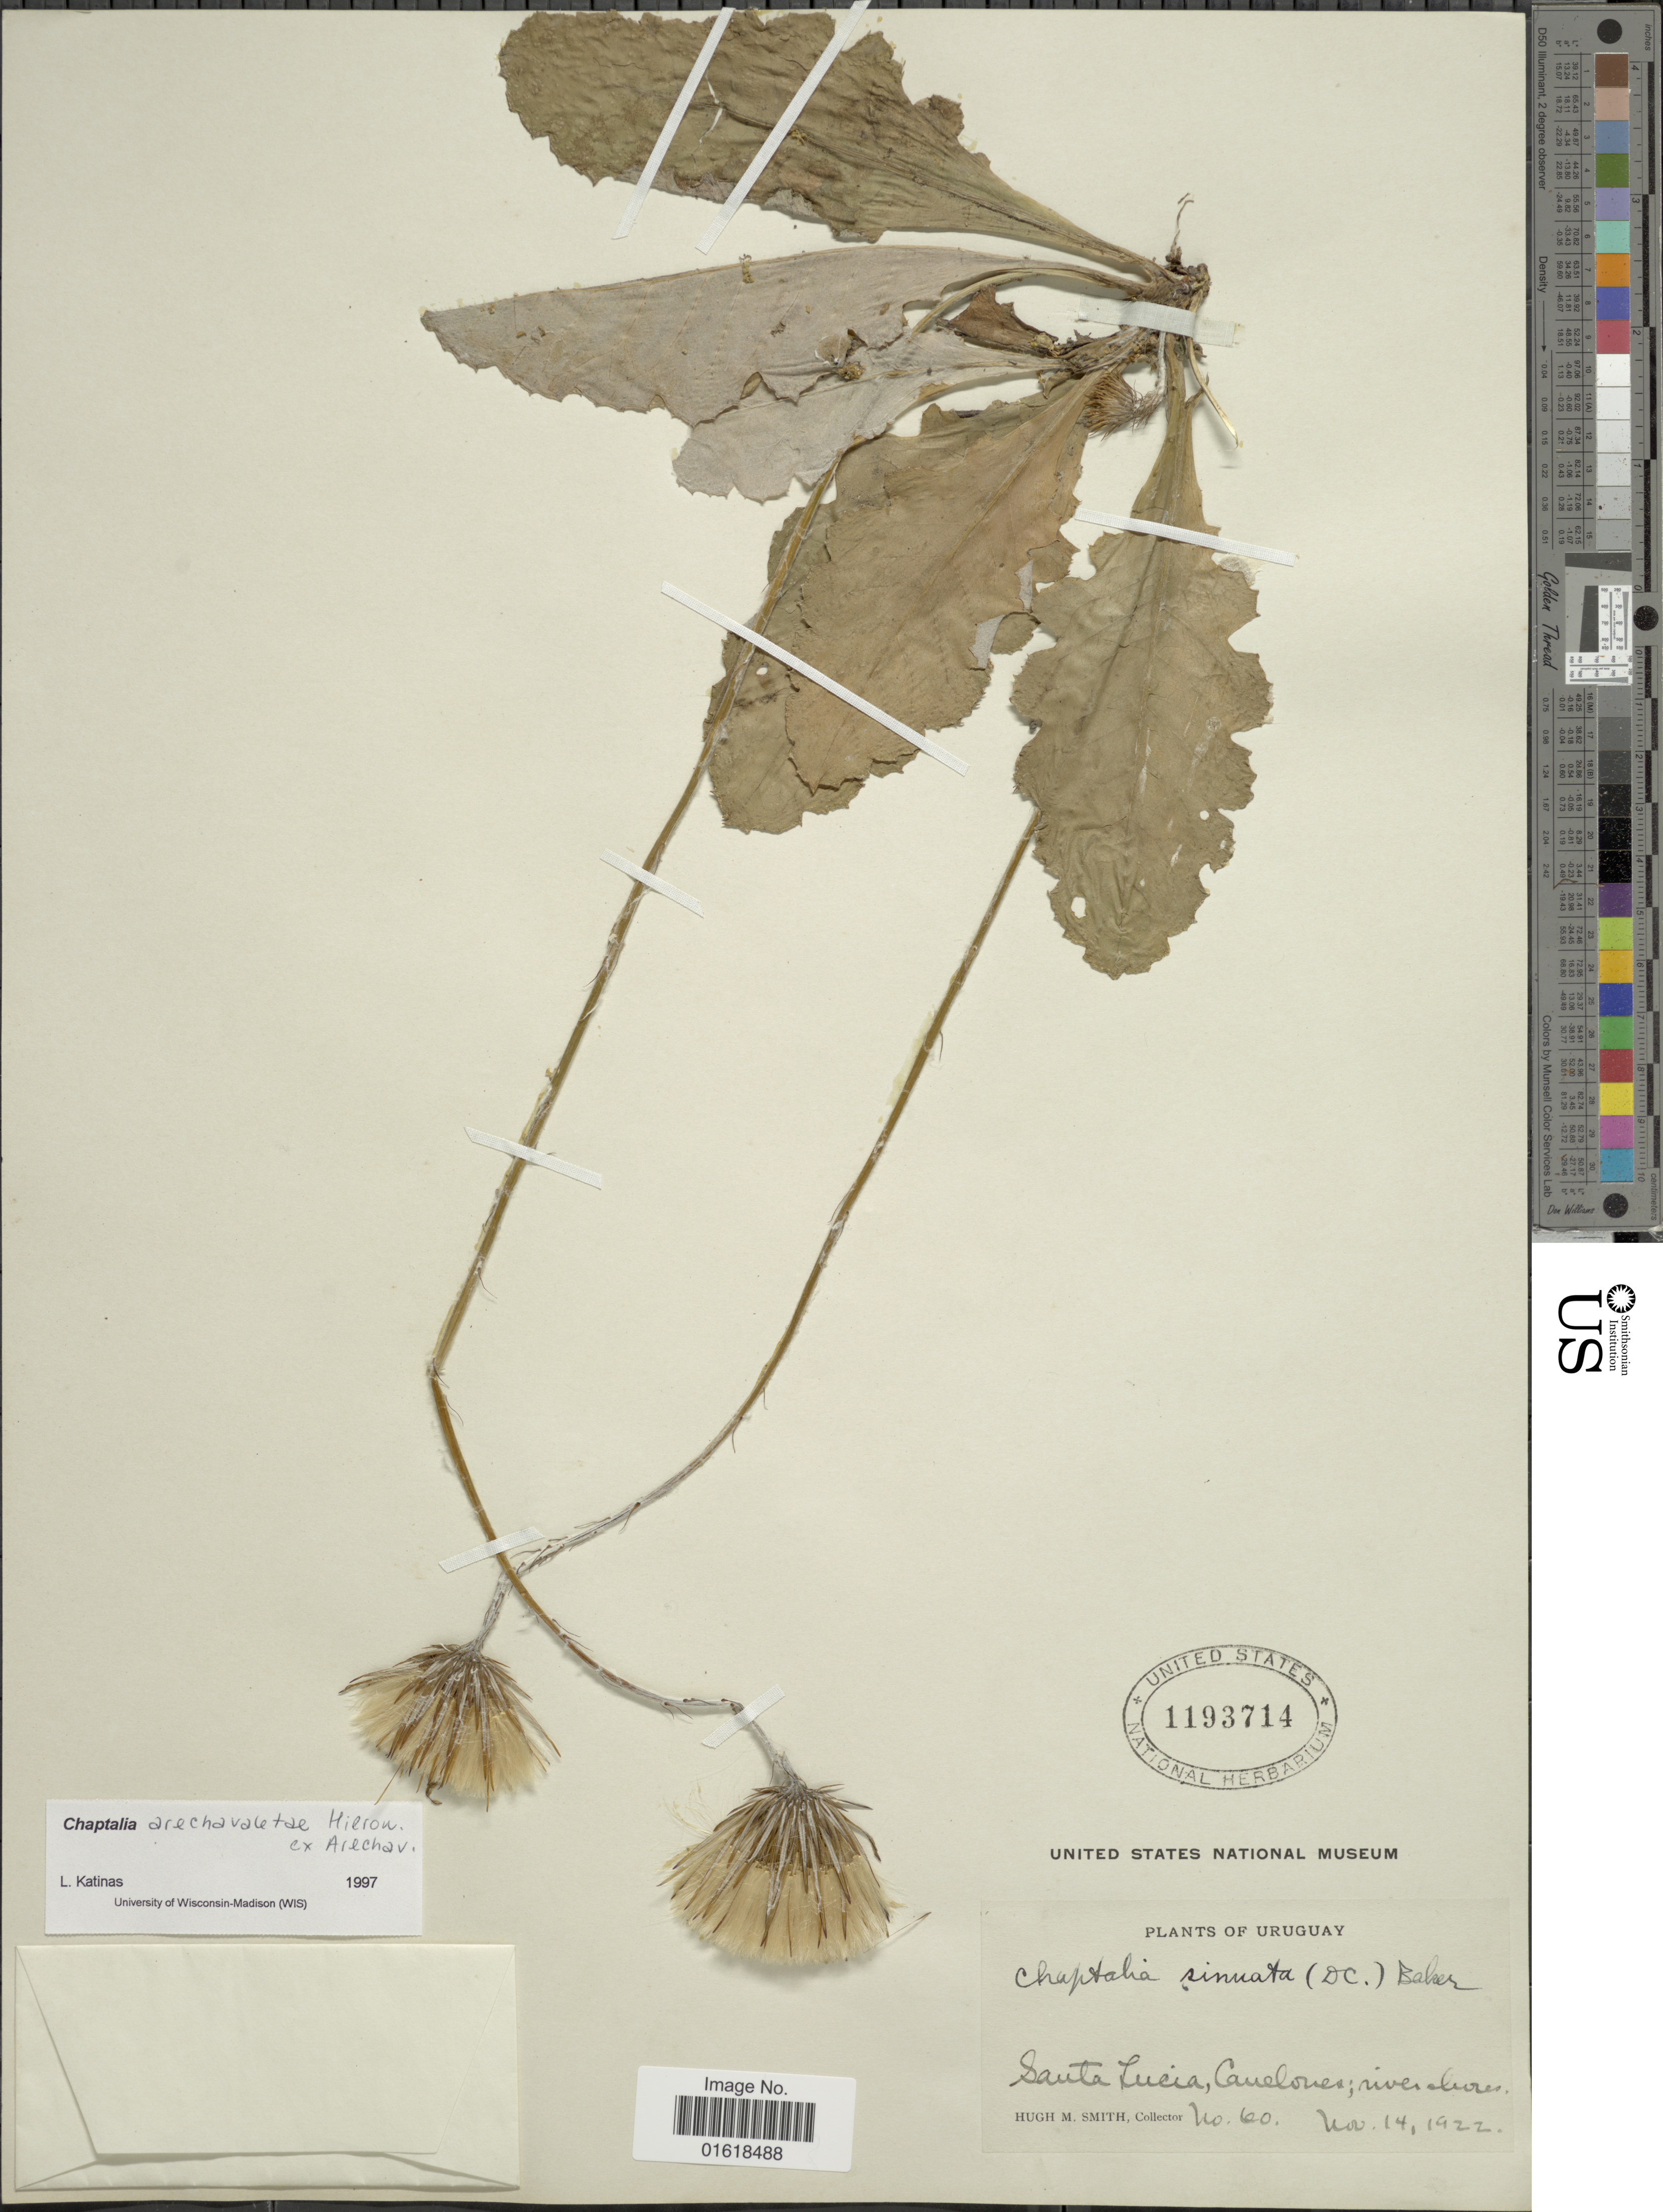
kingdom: Plantae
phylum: Tracheophyta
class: Magnoliopsida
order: Asterales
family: Asteraceae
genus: Chaptalia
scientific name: Chaptalia arechavaletae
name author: Arechav.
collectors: H. M. Smith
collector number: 60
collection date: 1922-11-14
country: Uruguay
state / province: Canelones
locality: Santa Lucia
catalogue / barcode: US 1193714